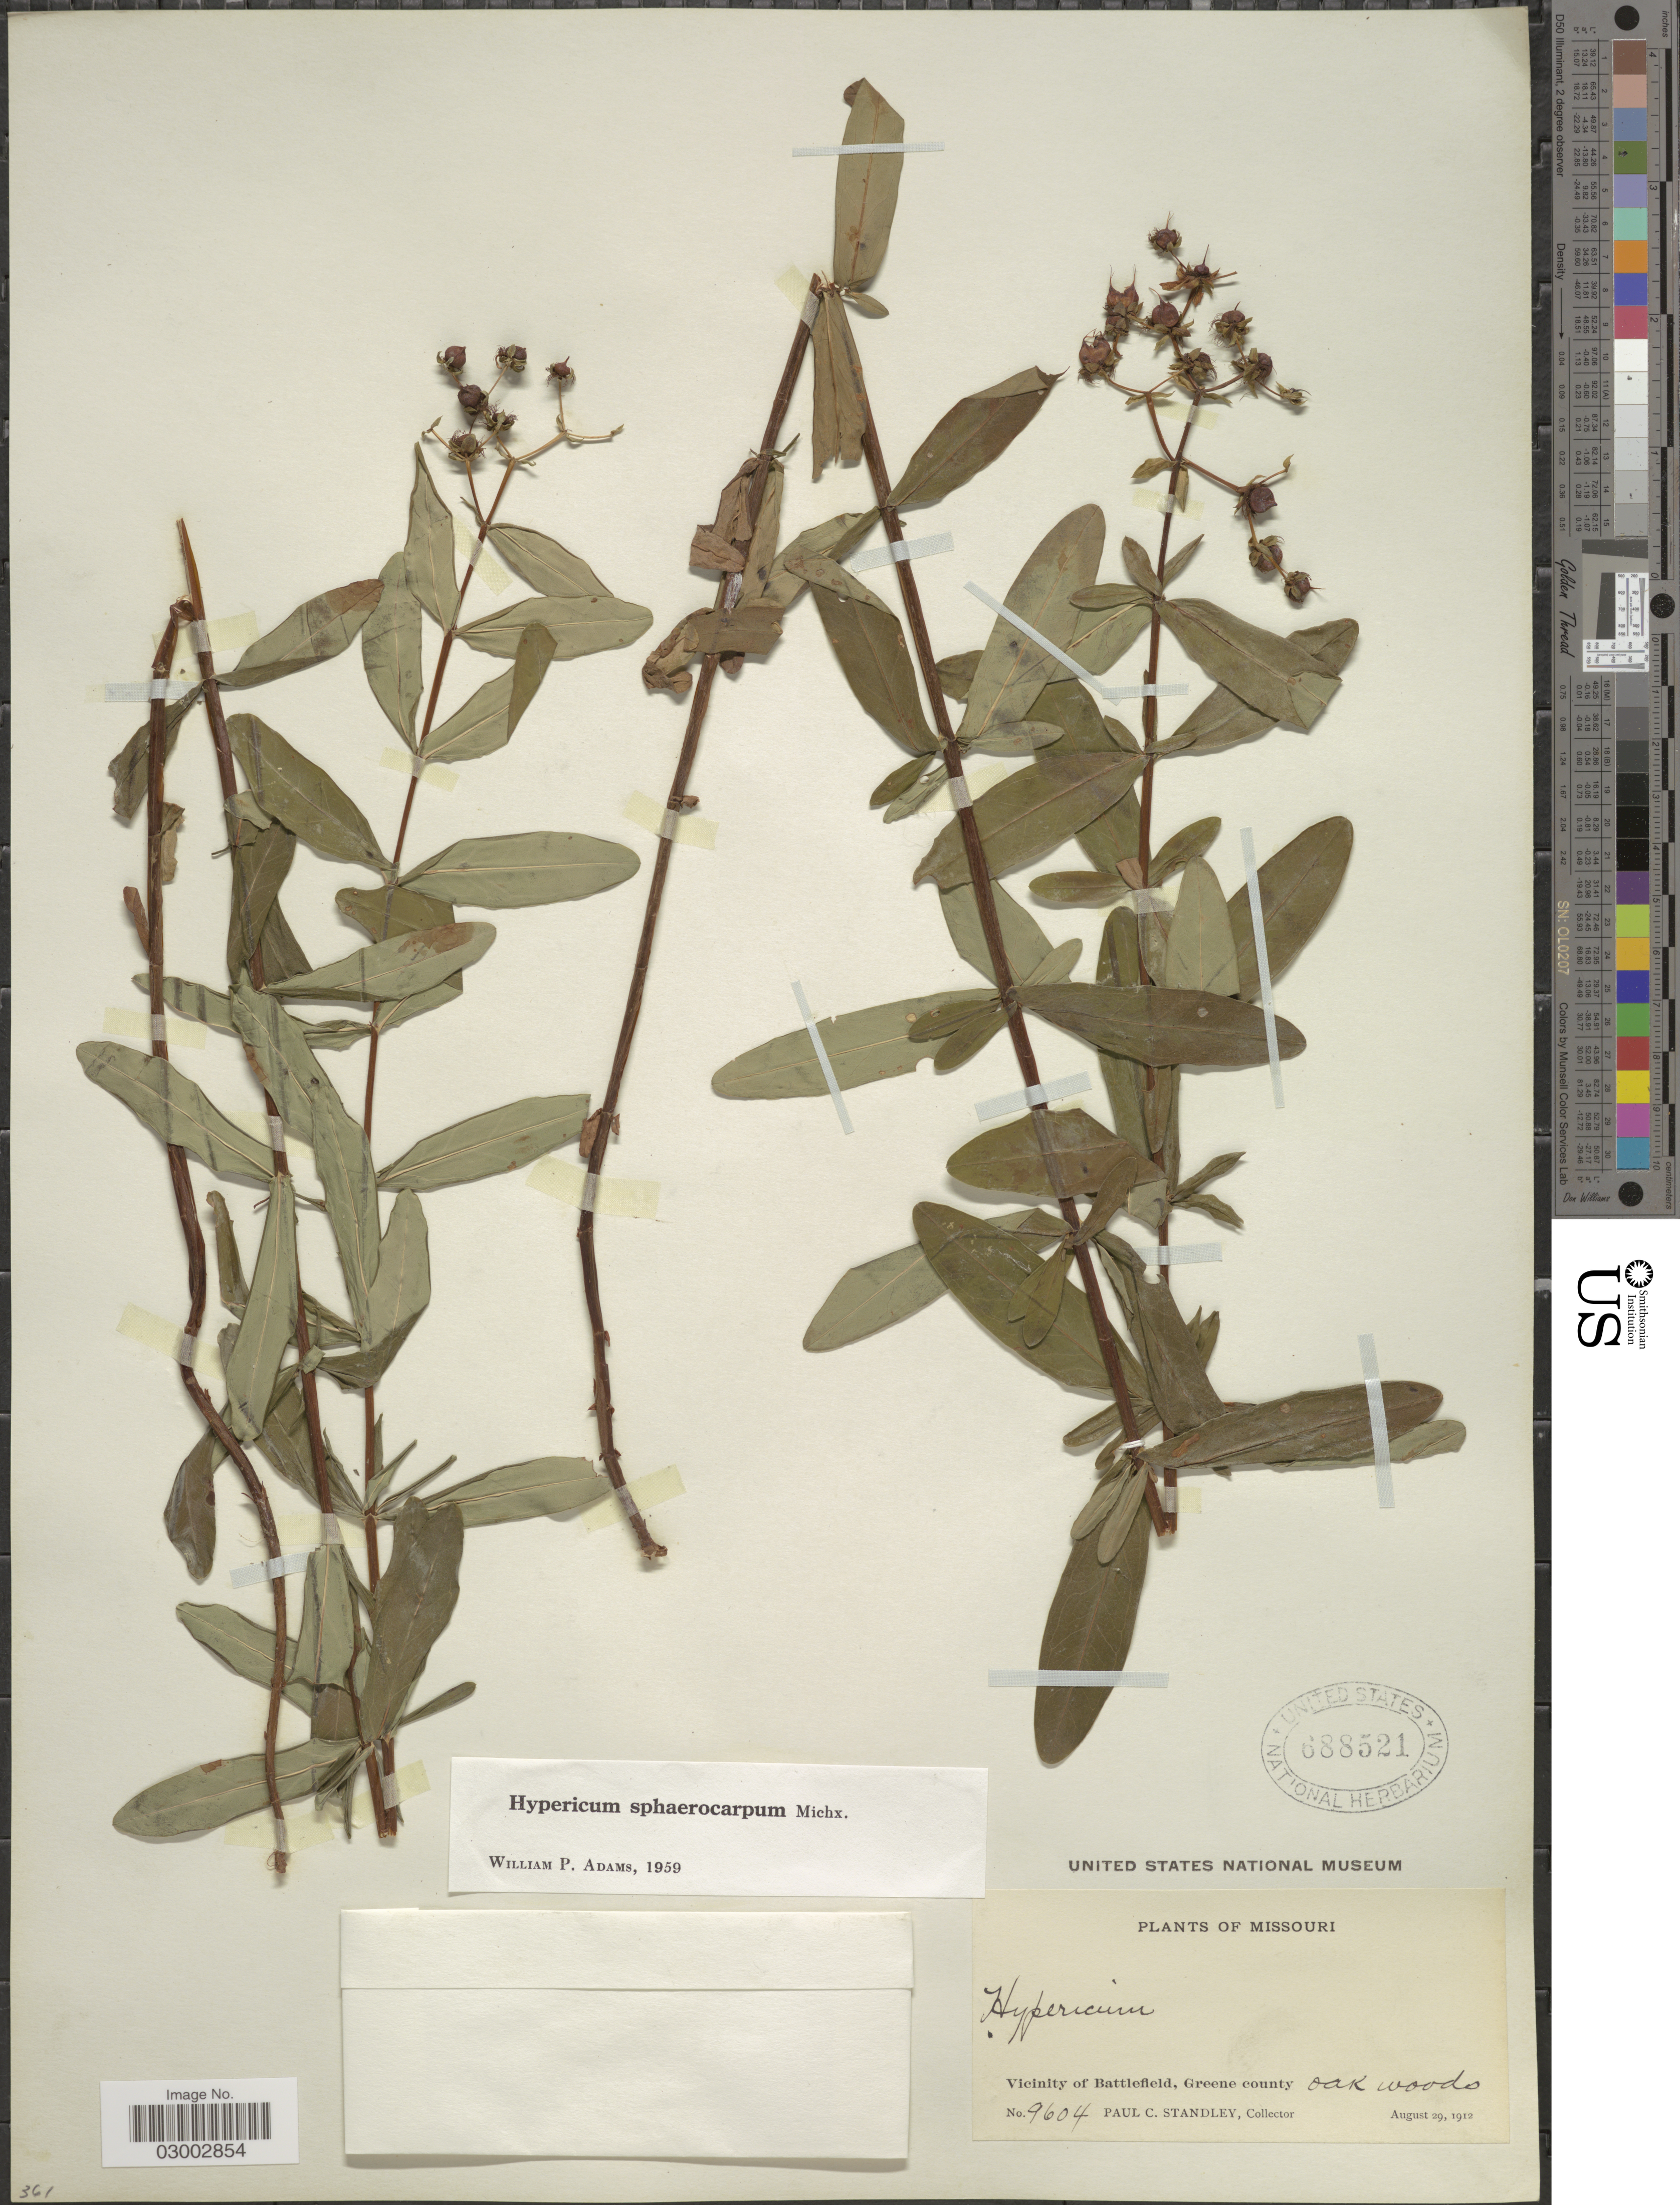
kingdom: Plantae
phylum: Tracheophyta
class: Magnoliopsida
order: Malpighiales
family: Hypericaceae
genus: Hypericum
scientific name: Hypericum sphaerocarpum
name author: Michx.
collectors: P. C. Standley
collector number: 9604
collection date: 1912-08-29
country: United States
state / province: Missouri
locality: Vicinity of Battlefield, Greene county. Oak woods.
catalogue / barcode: US 688521